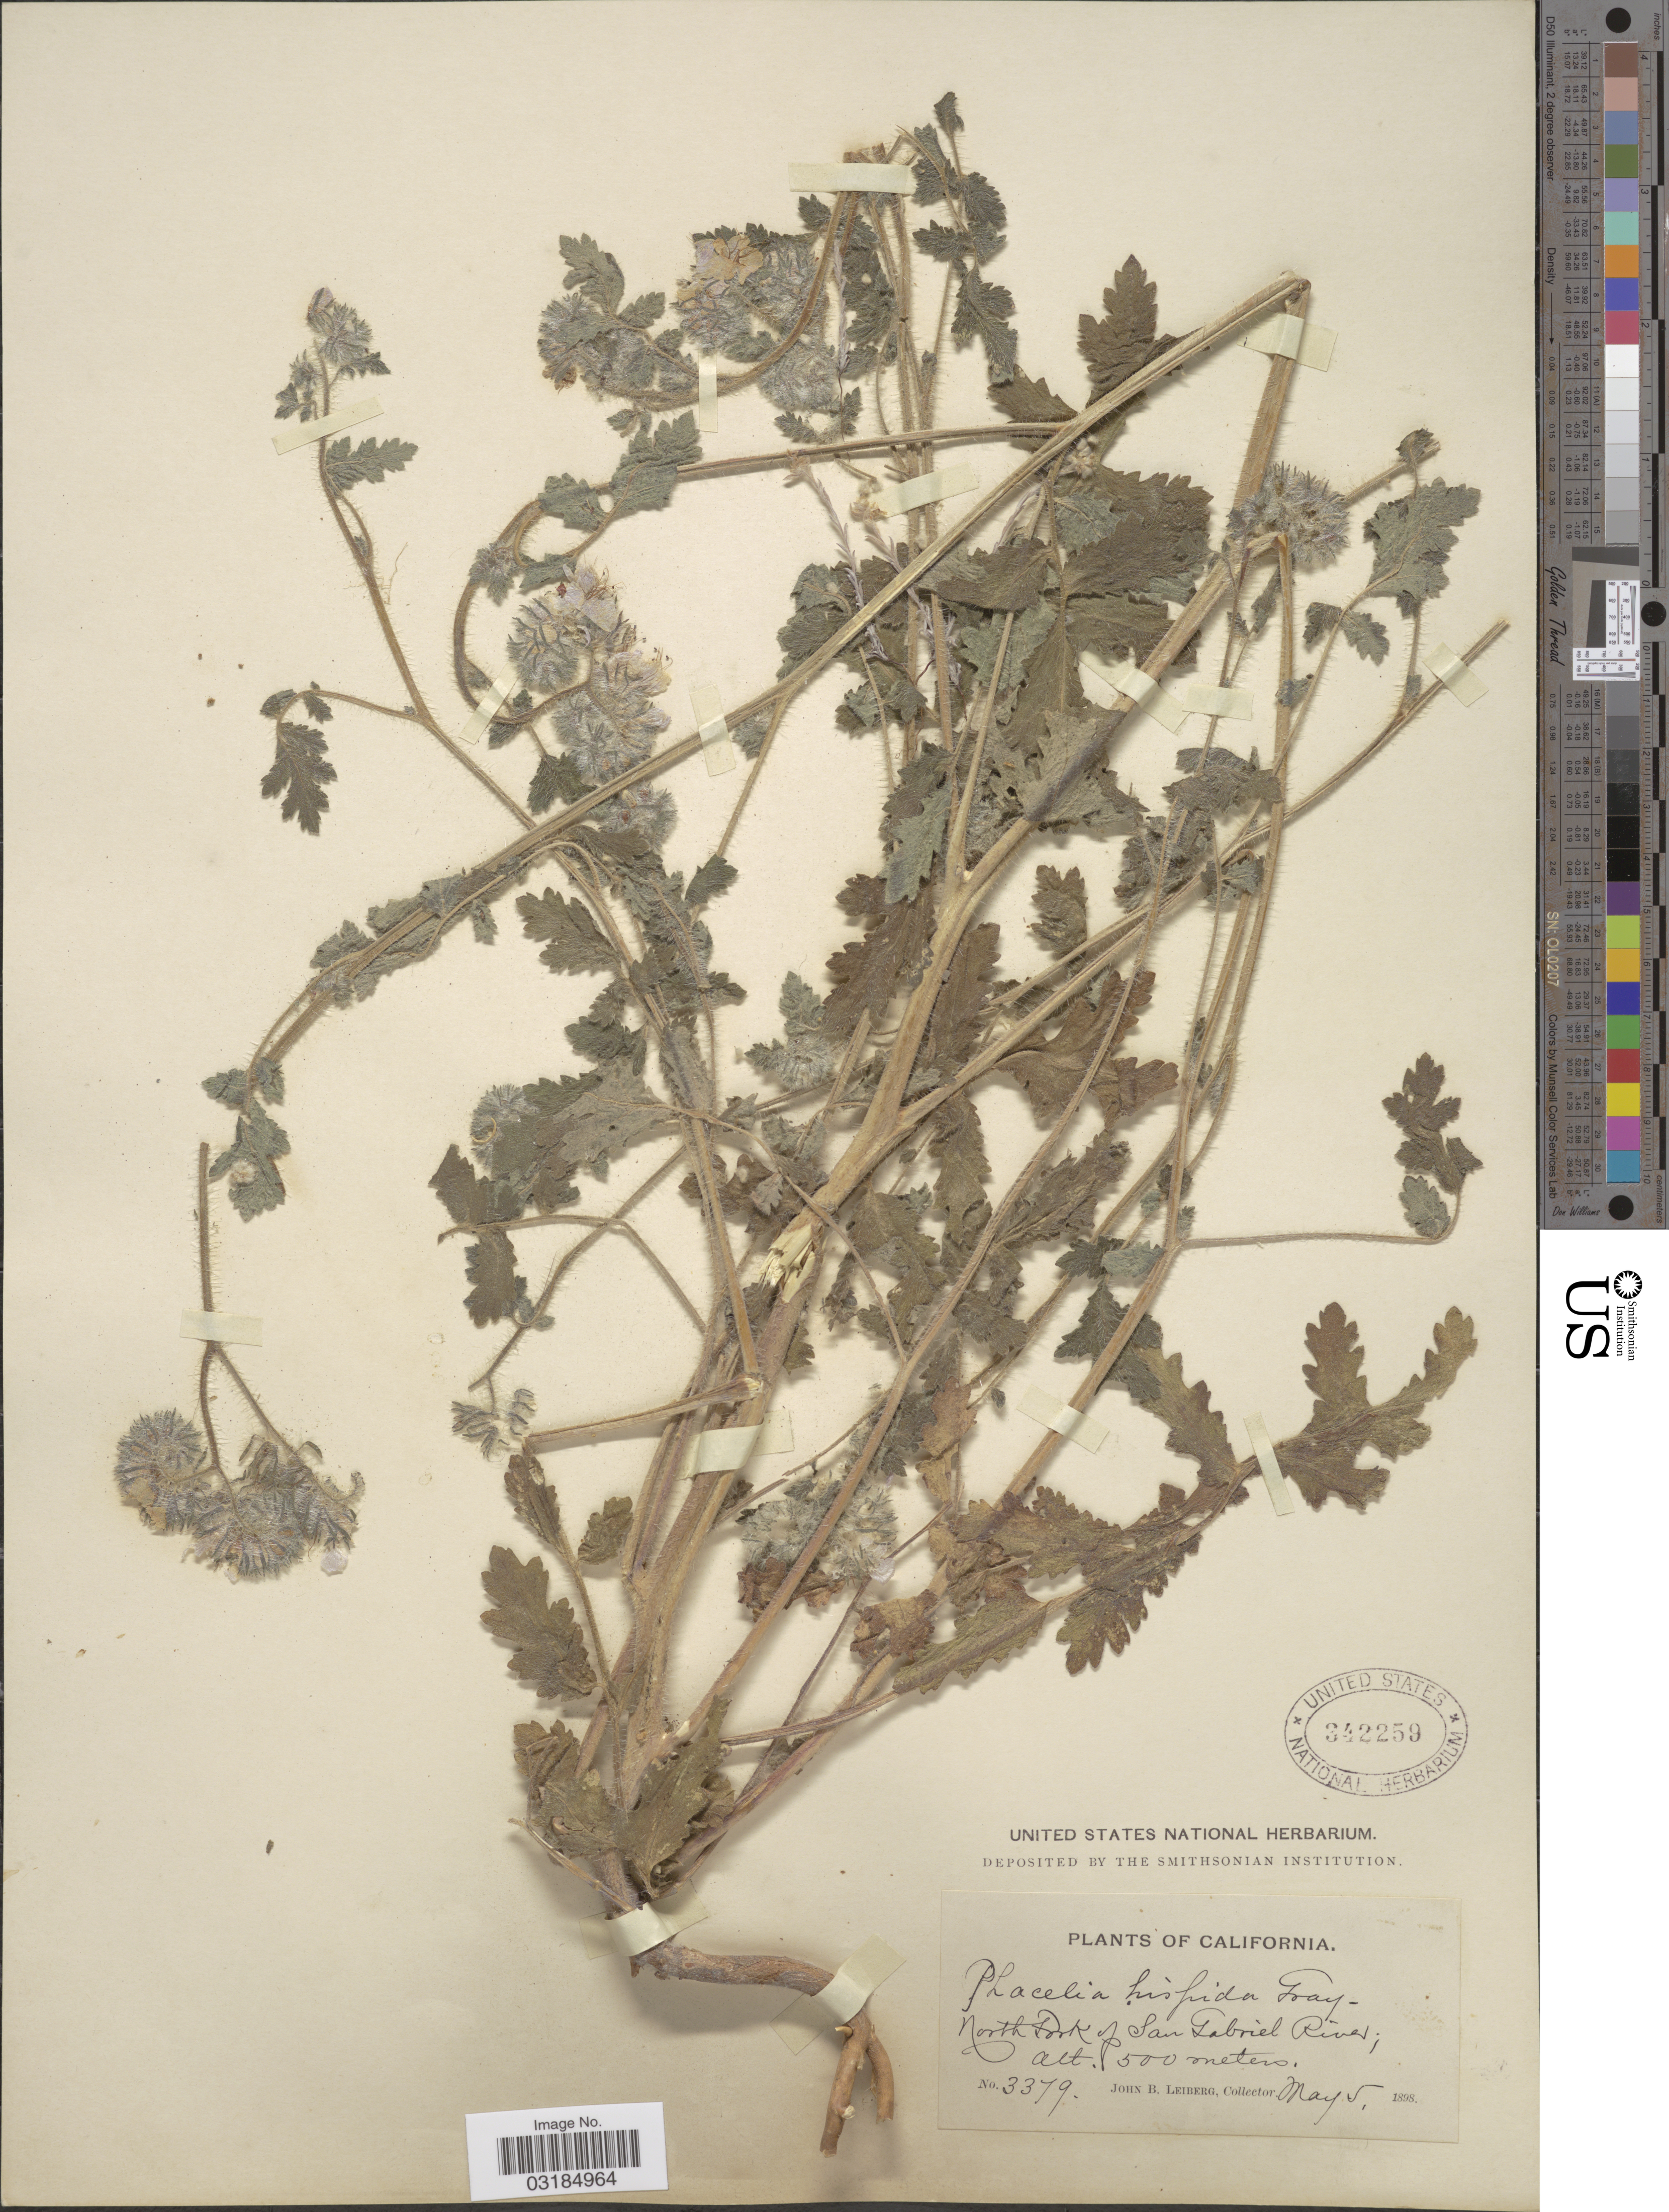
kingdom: Plantae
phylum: Tracheophyta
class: Magnoliopsida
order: Boraginales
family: Hydrophyllaceae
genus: Phacelia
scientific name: Phacelia cicutaria var. hispida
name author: (A. Gray) J.T. Howell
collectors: J. B. Leiberg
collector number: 3379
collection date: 1898-05-05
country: United States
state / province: California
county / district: Los Angeles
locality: North Fork of San Gabriel River.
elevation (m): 500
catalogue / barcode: US 342259